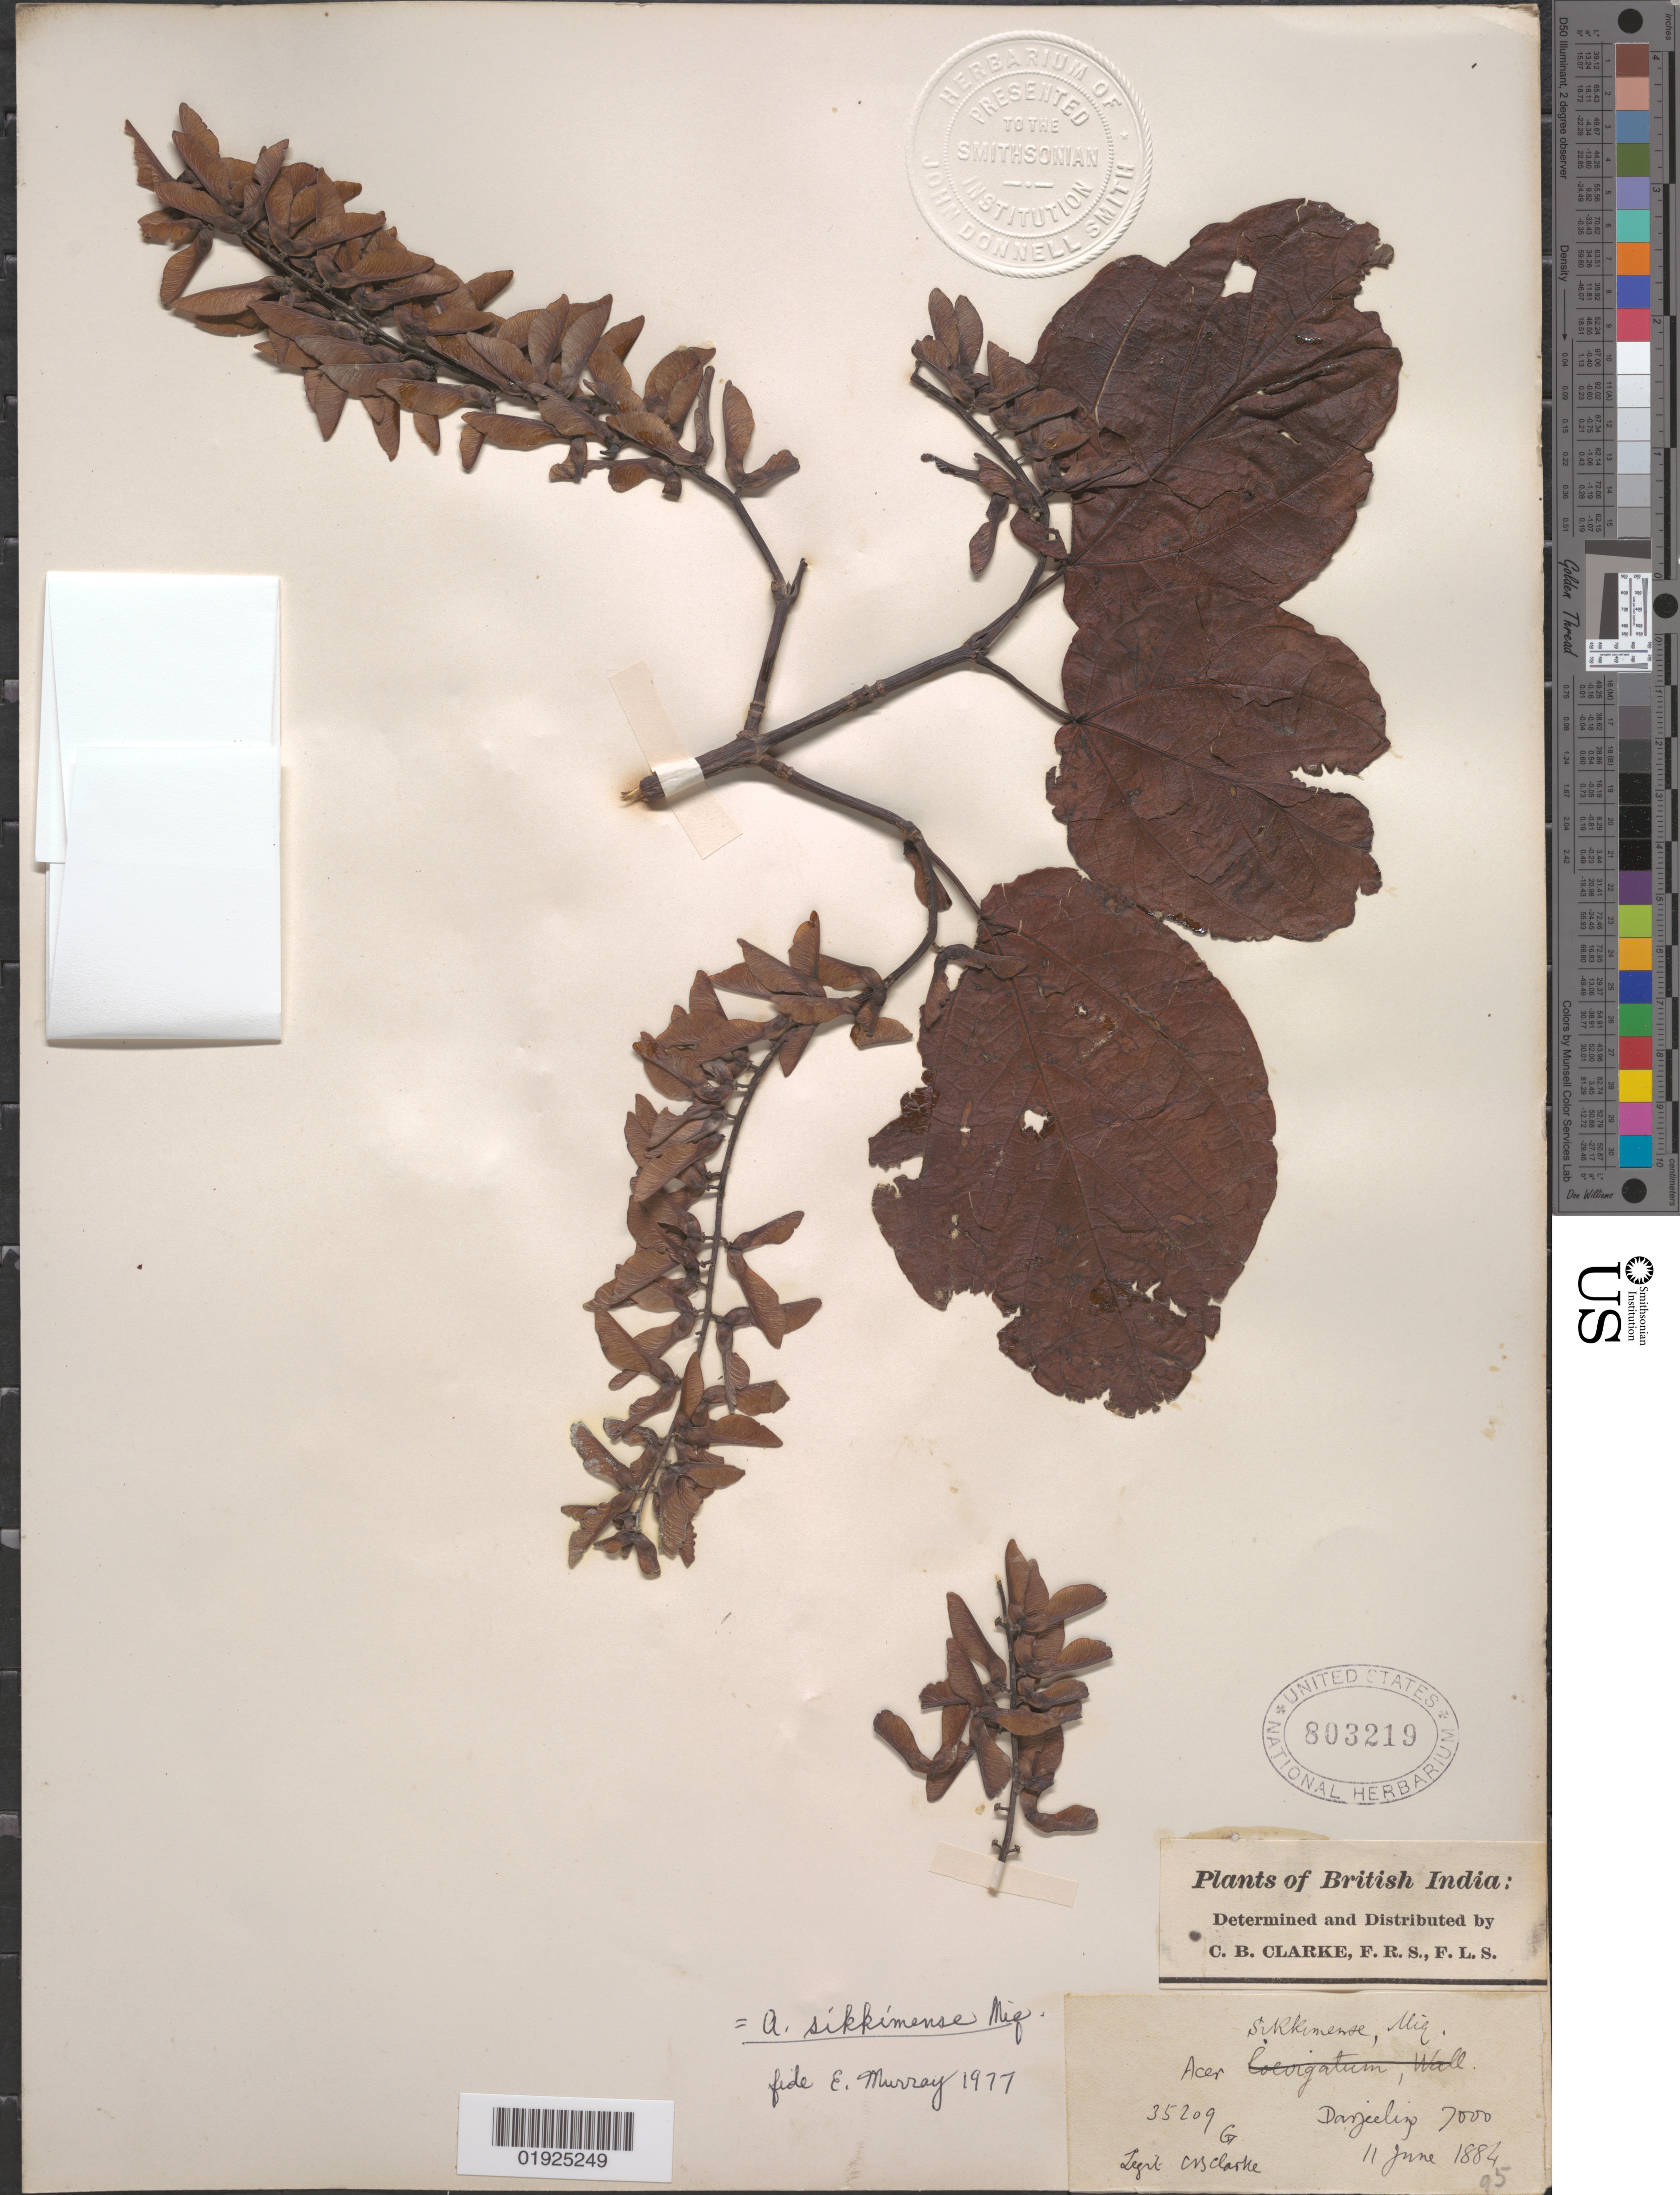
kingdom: Plantae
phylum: Tracheophyta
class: Magnoliopsida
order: Sapindales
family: Sapindaceae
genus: Acer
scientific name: Acer sikkimense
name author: Miq.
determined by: Murray, Edward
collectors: C. B. Clarke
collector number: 35209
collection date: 1884-06-11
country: India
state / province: West Bengal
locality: Darjeeling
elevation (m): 2134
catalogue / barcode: US 803219